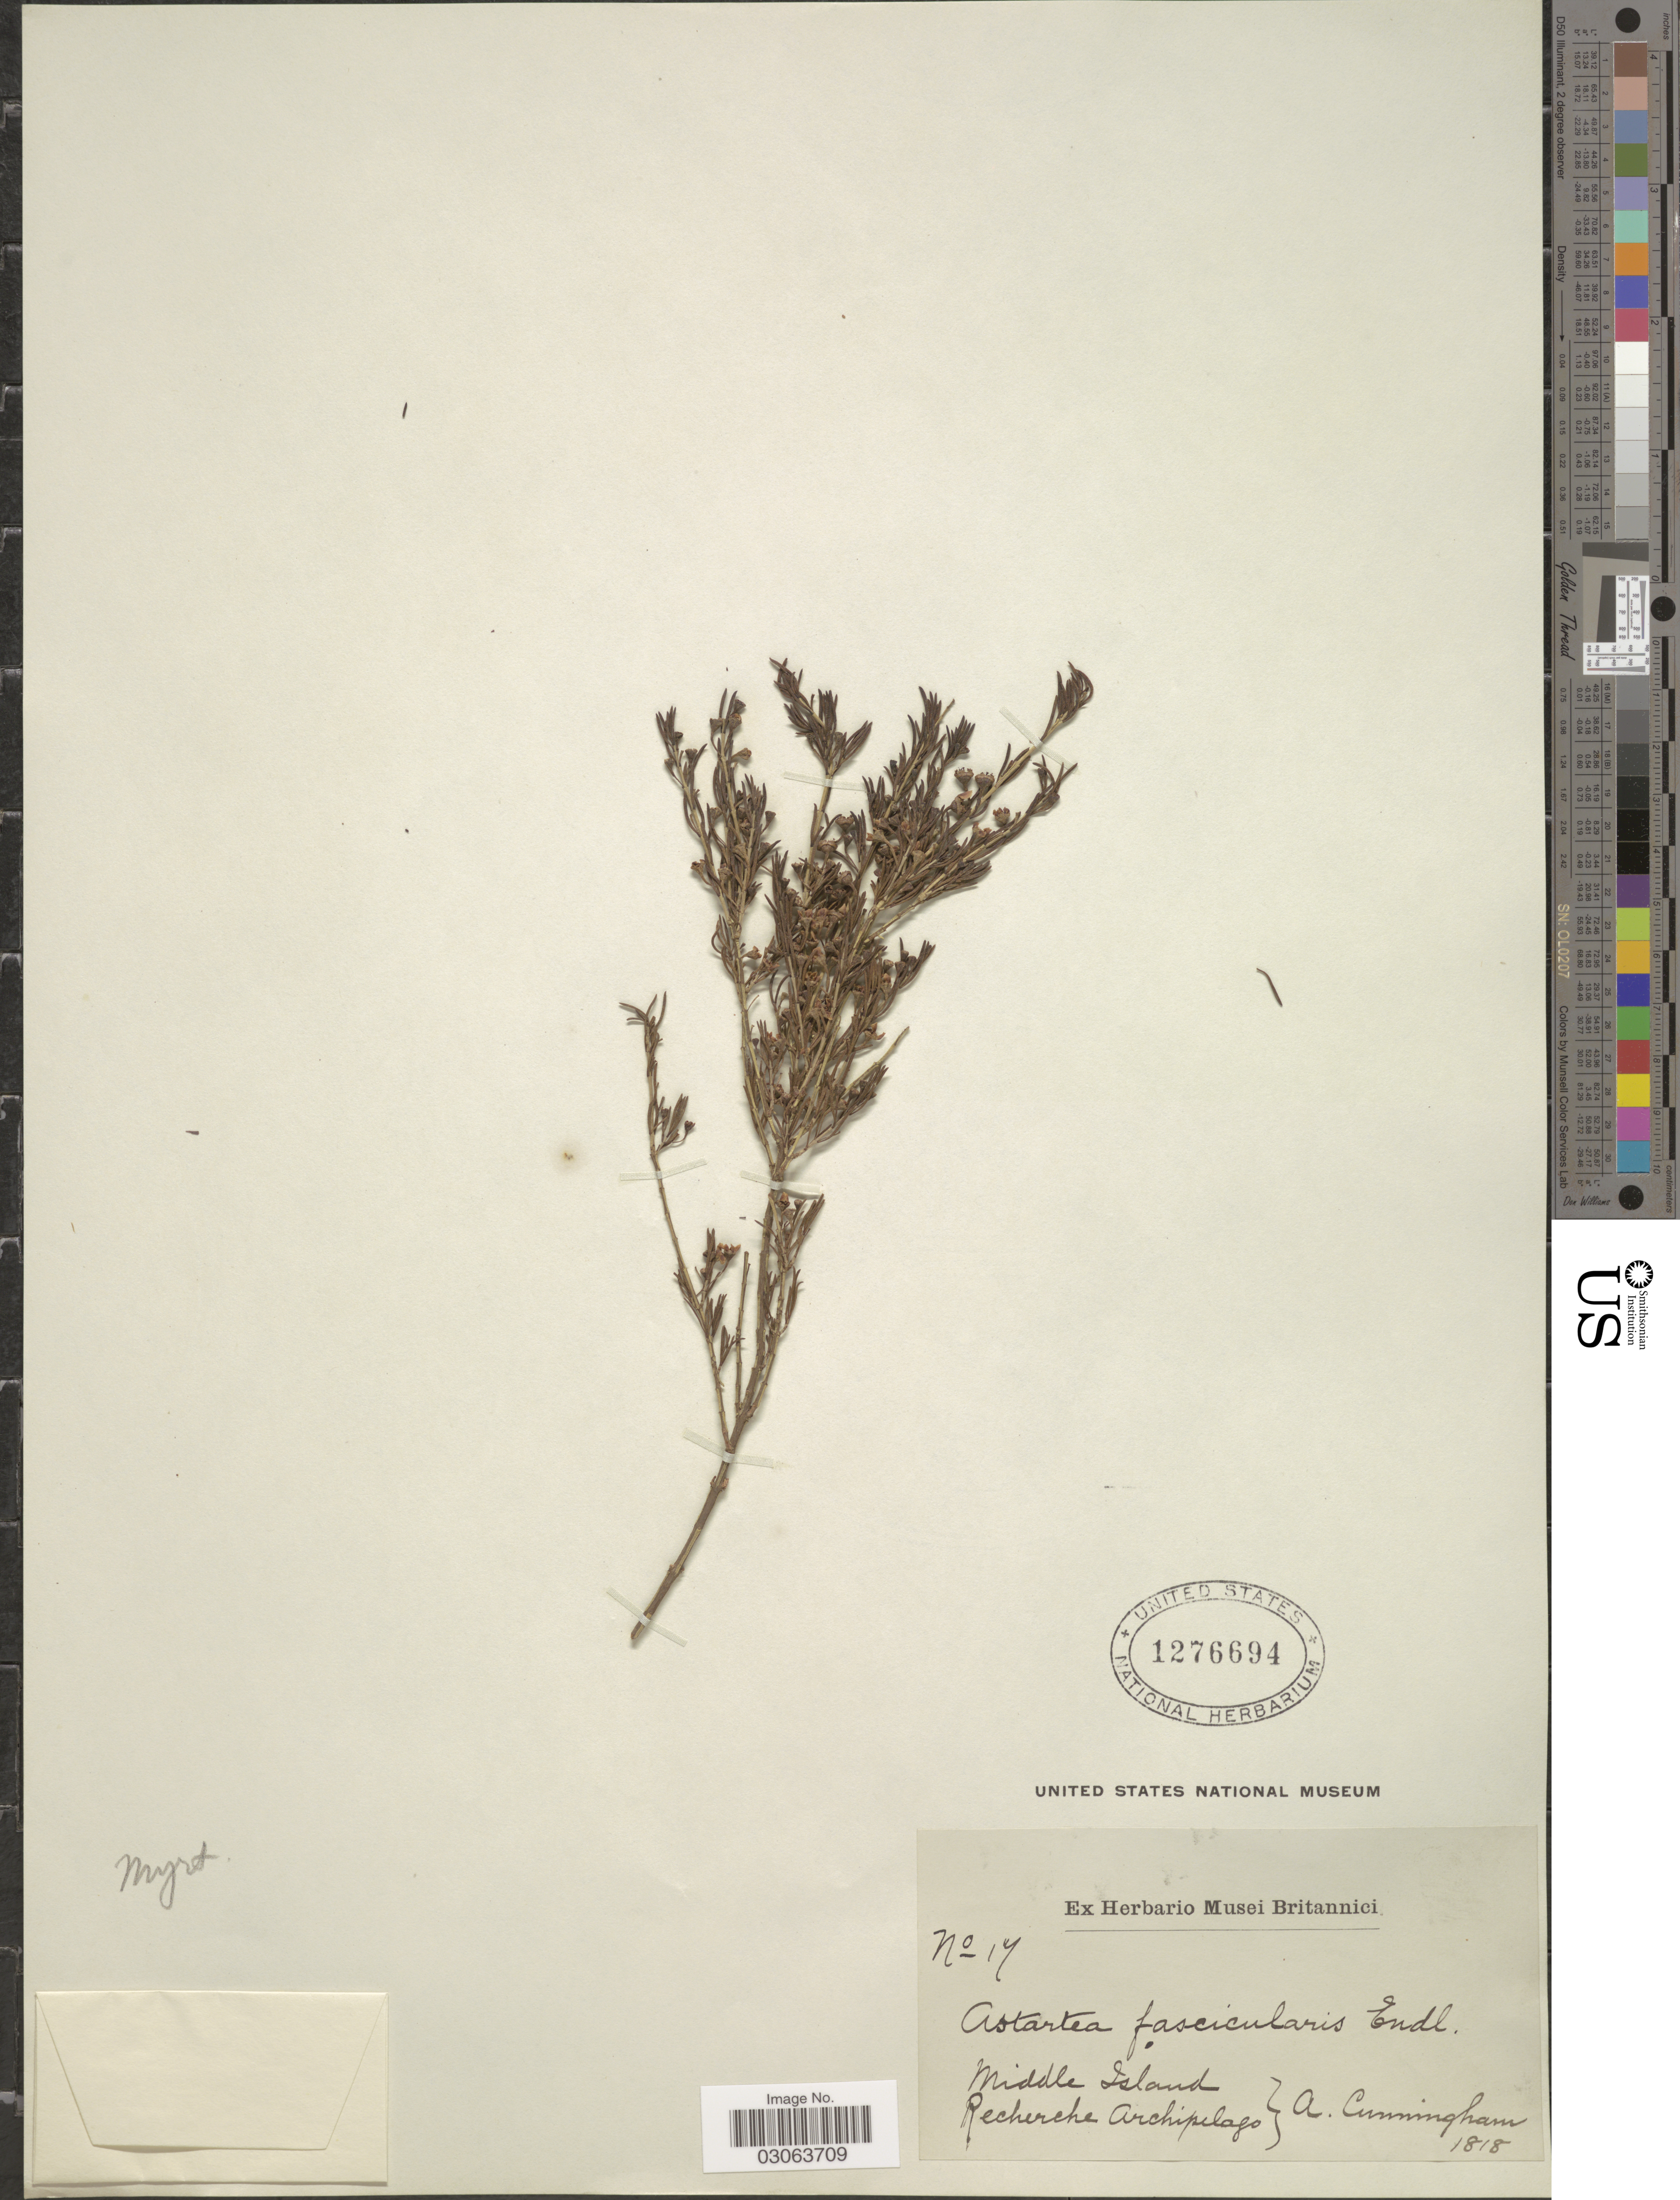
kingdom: Plantae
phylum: Tracheophyta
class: Magnoliopsida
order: Myrtales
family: Myrtaceae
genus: Astartea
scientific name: Astartea fascicularis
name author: (Labill.) A. Cunn. ex DC.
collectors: A. Cunningham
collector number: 17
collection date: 1818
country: Australia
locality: Middle Island, Recherche Archipelago.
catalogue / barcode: US 1276694